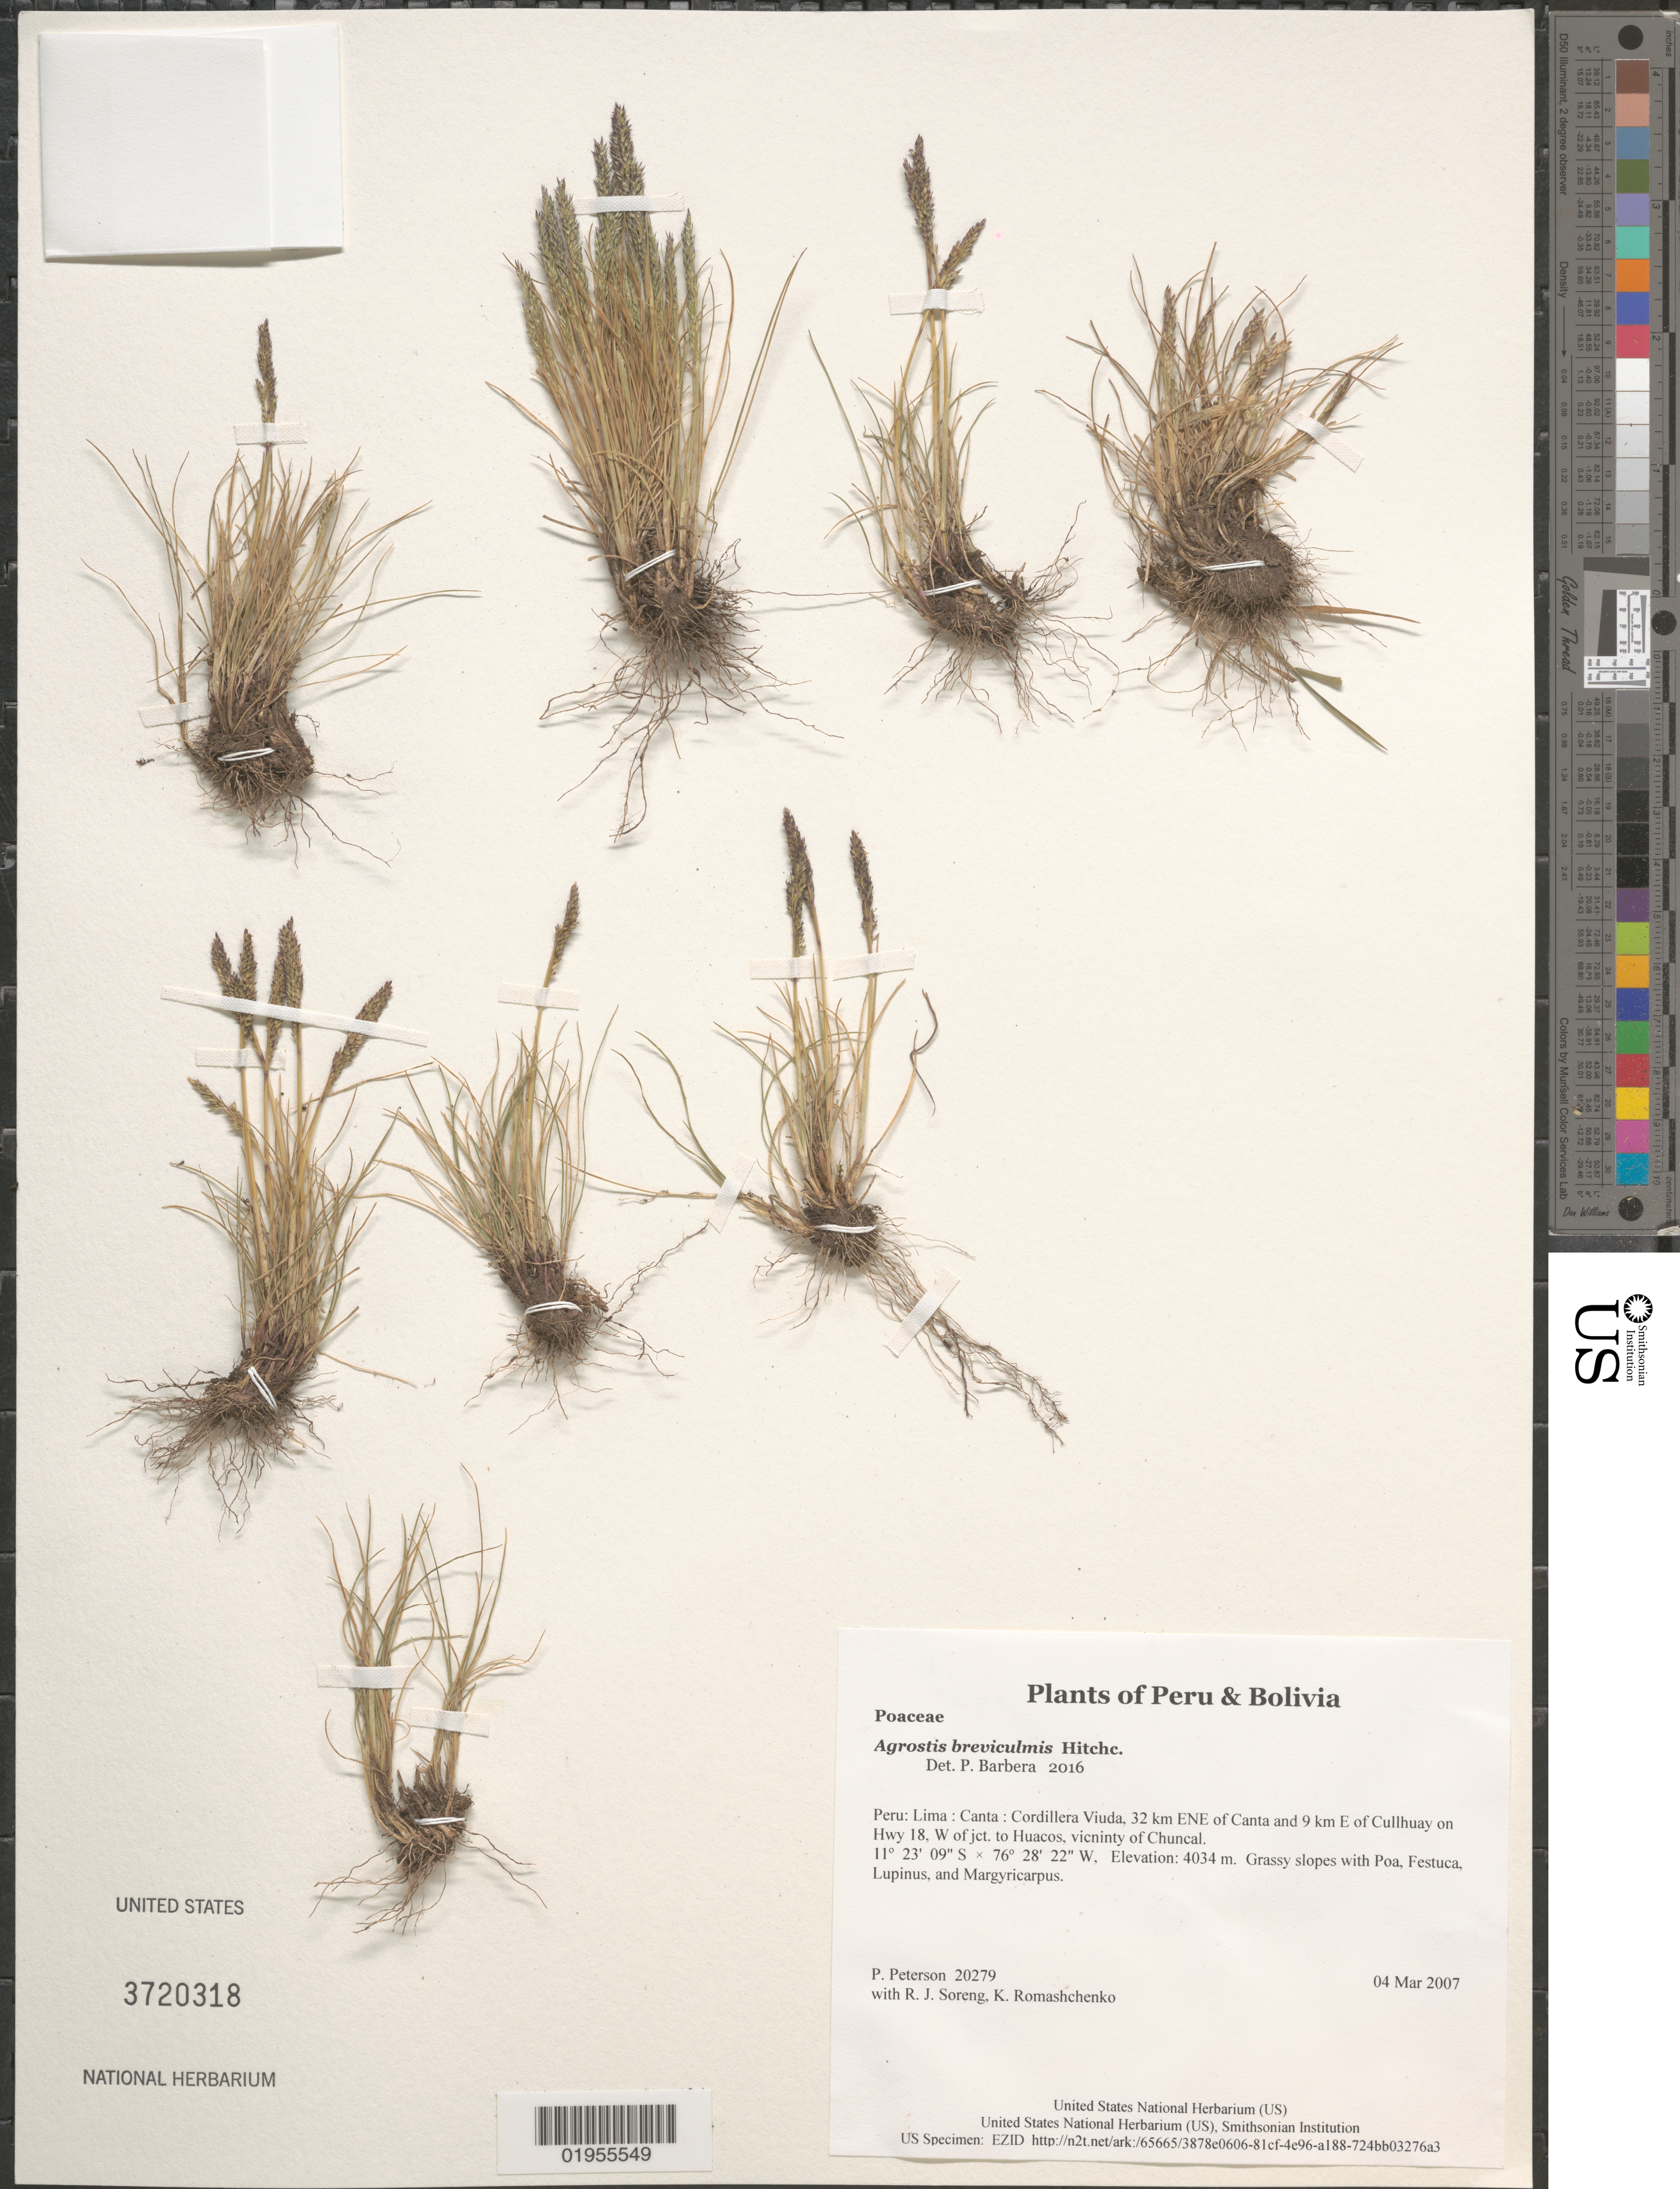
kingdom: Plantae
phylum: Tracheophyta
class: Liliopsida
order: Poales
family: Poaceae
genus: Agrostis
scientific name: Agrostis breviculmis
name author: Hitchc.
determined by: Barberá, P.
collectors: P. M. Peterson, R. J. Soreng & K. Romashchenko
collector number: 20279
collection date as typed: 04 Mar 2007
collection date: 2007-03-04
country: Peru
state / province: Lima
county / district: Canta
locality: Cordillera Viuda, 32 km ENE of Canta and 9 km E of Cullhuay on Hwy 18, W of jct. to Huacos, vicinity of Chuncal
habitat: Grassy slopes with Poa, Festuca, Lupinus, and Margyricarpus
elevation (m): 4034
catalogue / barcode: US 3720318